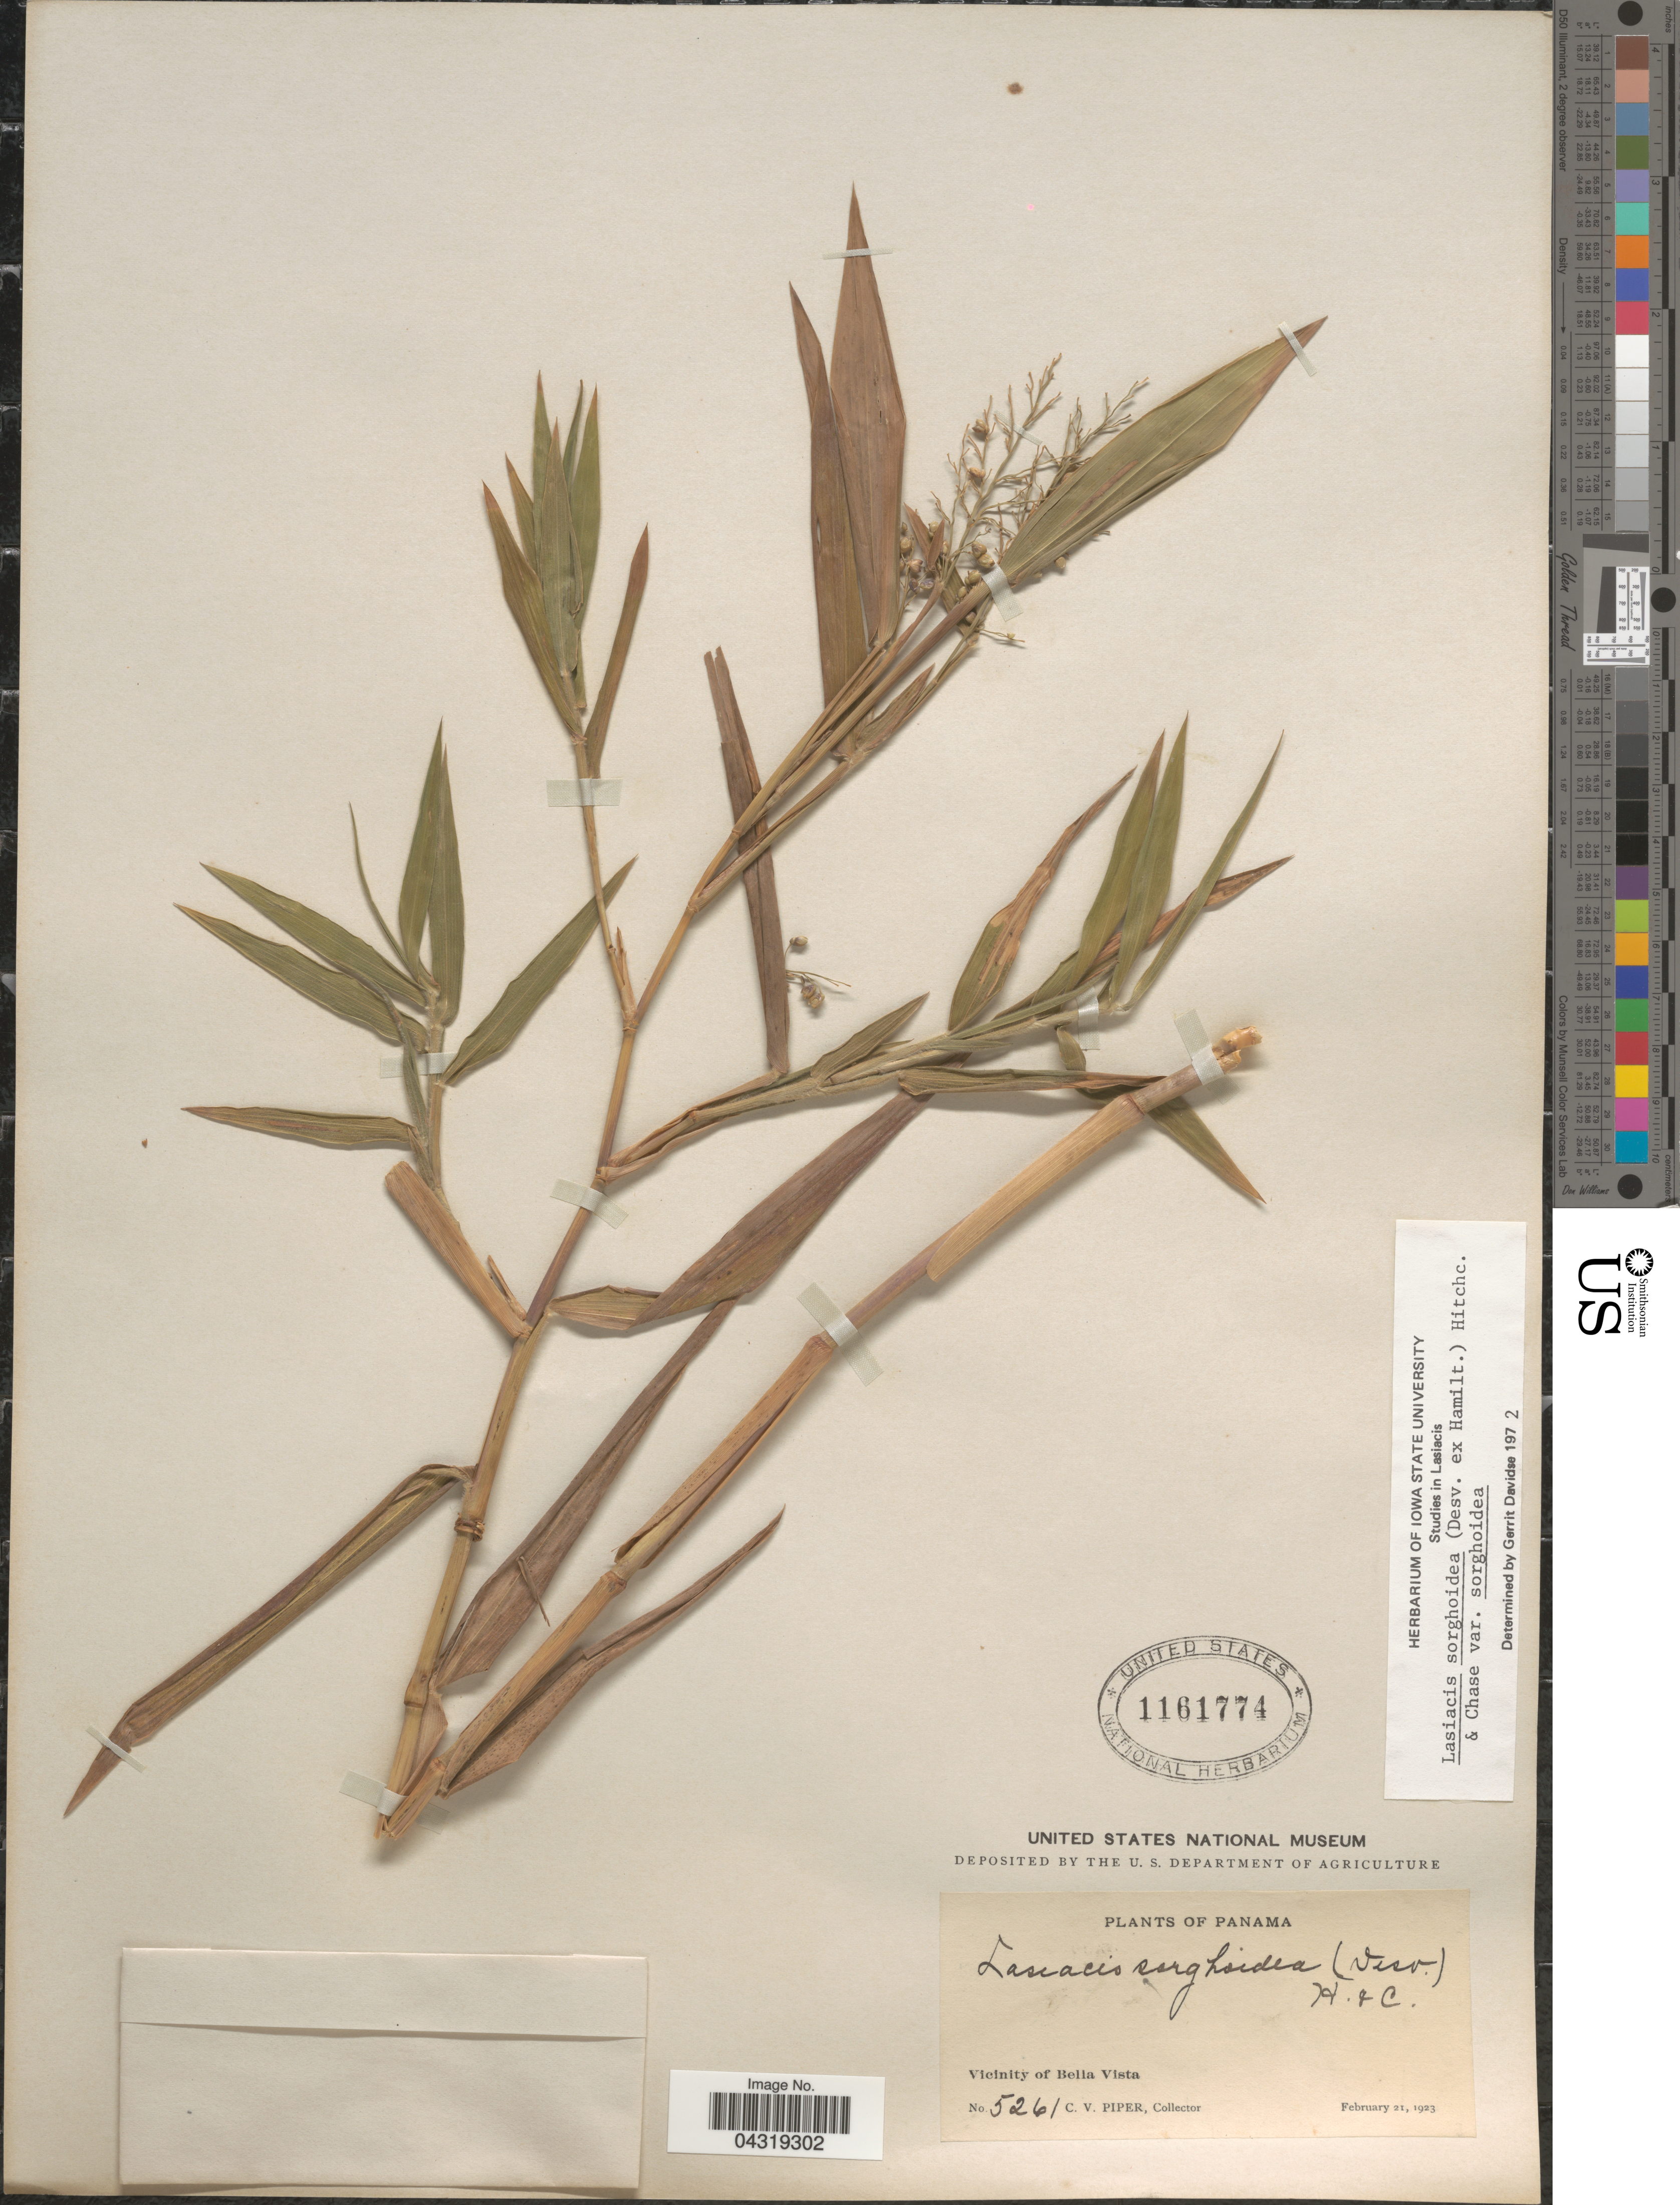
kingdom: Plantae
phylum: Tracheophyta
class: Liliopsida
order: Poales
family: Poaceae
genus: Lasiacis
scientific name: Lasiacis sorghoidea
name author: (Desv. ex Ham.) Hitchc. & Chase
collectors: C. V. Piper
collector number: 5261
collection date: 1923-02-21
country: Panama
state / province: Panamá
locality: Vicinity of Bella Vista.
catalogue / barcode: US 1161774